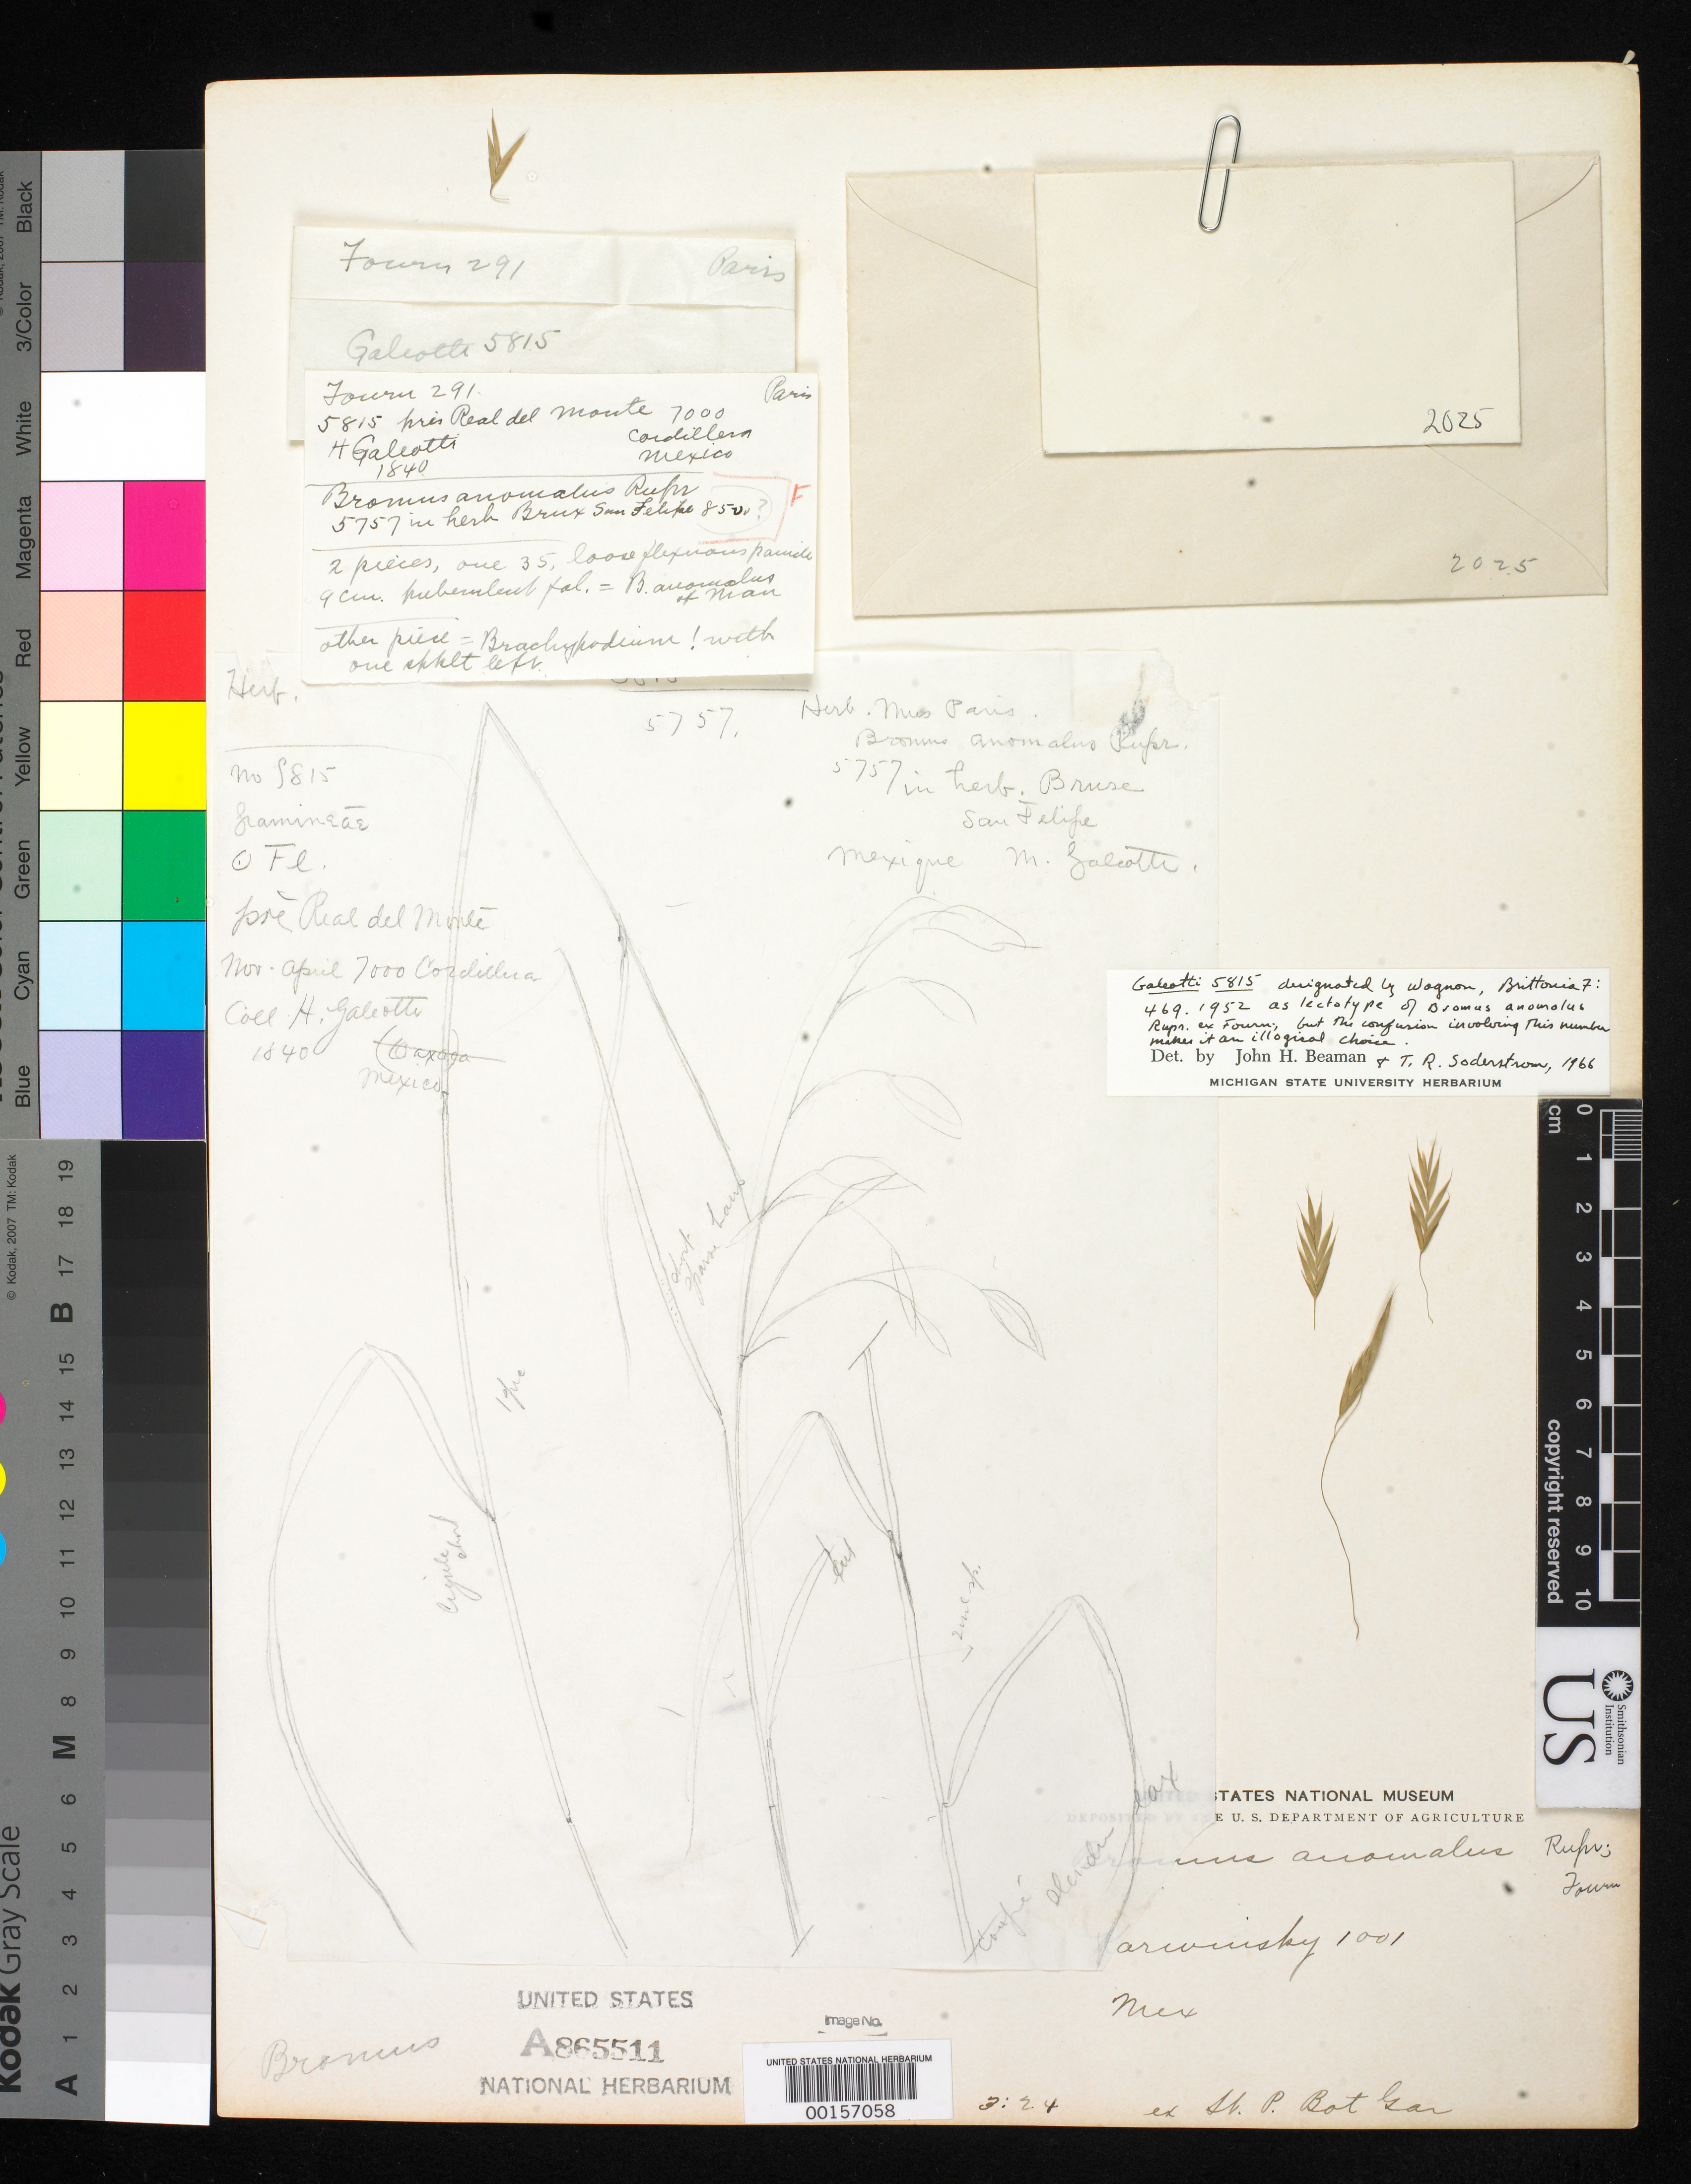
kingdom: Plantae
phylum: Tracheophyta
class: Liliopsida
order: Poales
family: Poaceae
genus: Bromus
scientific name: Bromus anomalus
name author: Rupr. ex E. Fourn.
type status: Lectotype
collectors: H. G. Galeotti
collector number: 5815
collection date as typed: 1840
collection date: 1840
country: Mexico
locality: Real del Monte.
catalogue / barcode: US 865511A